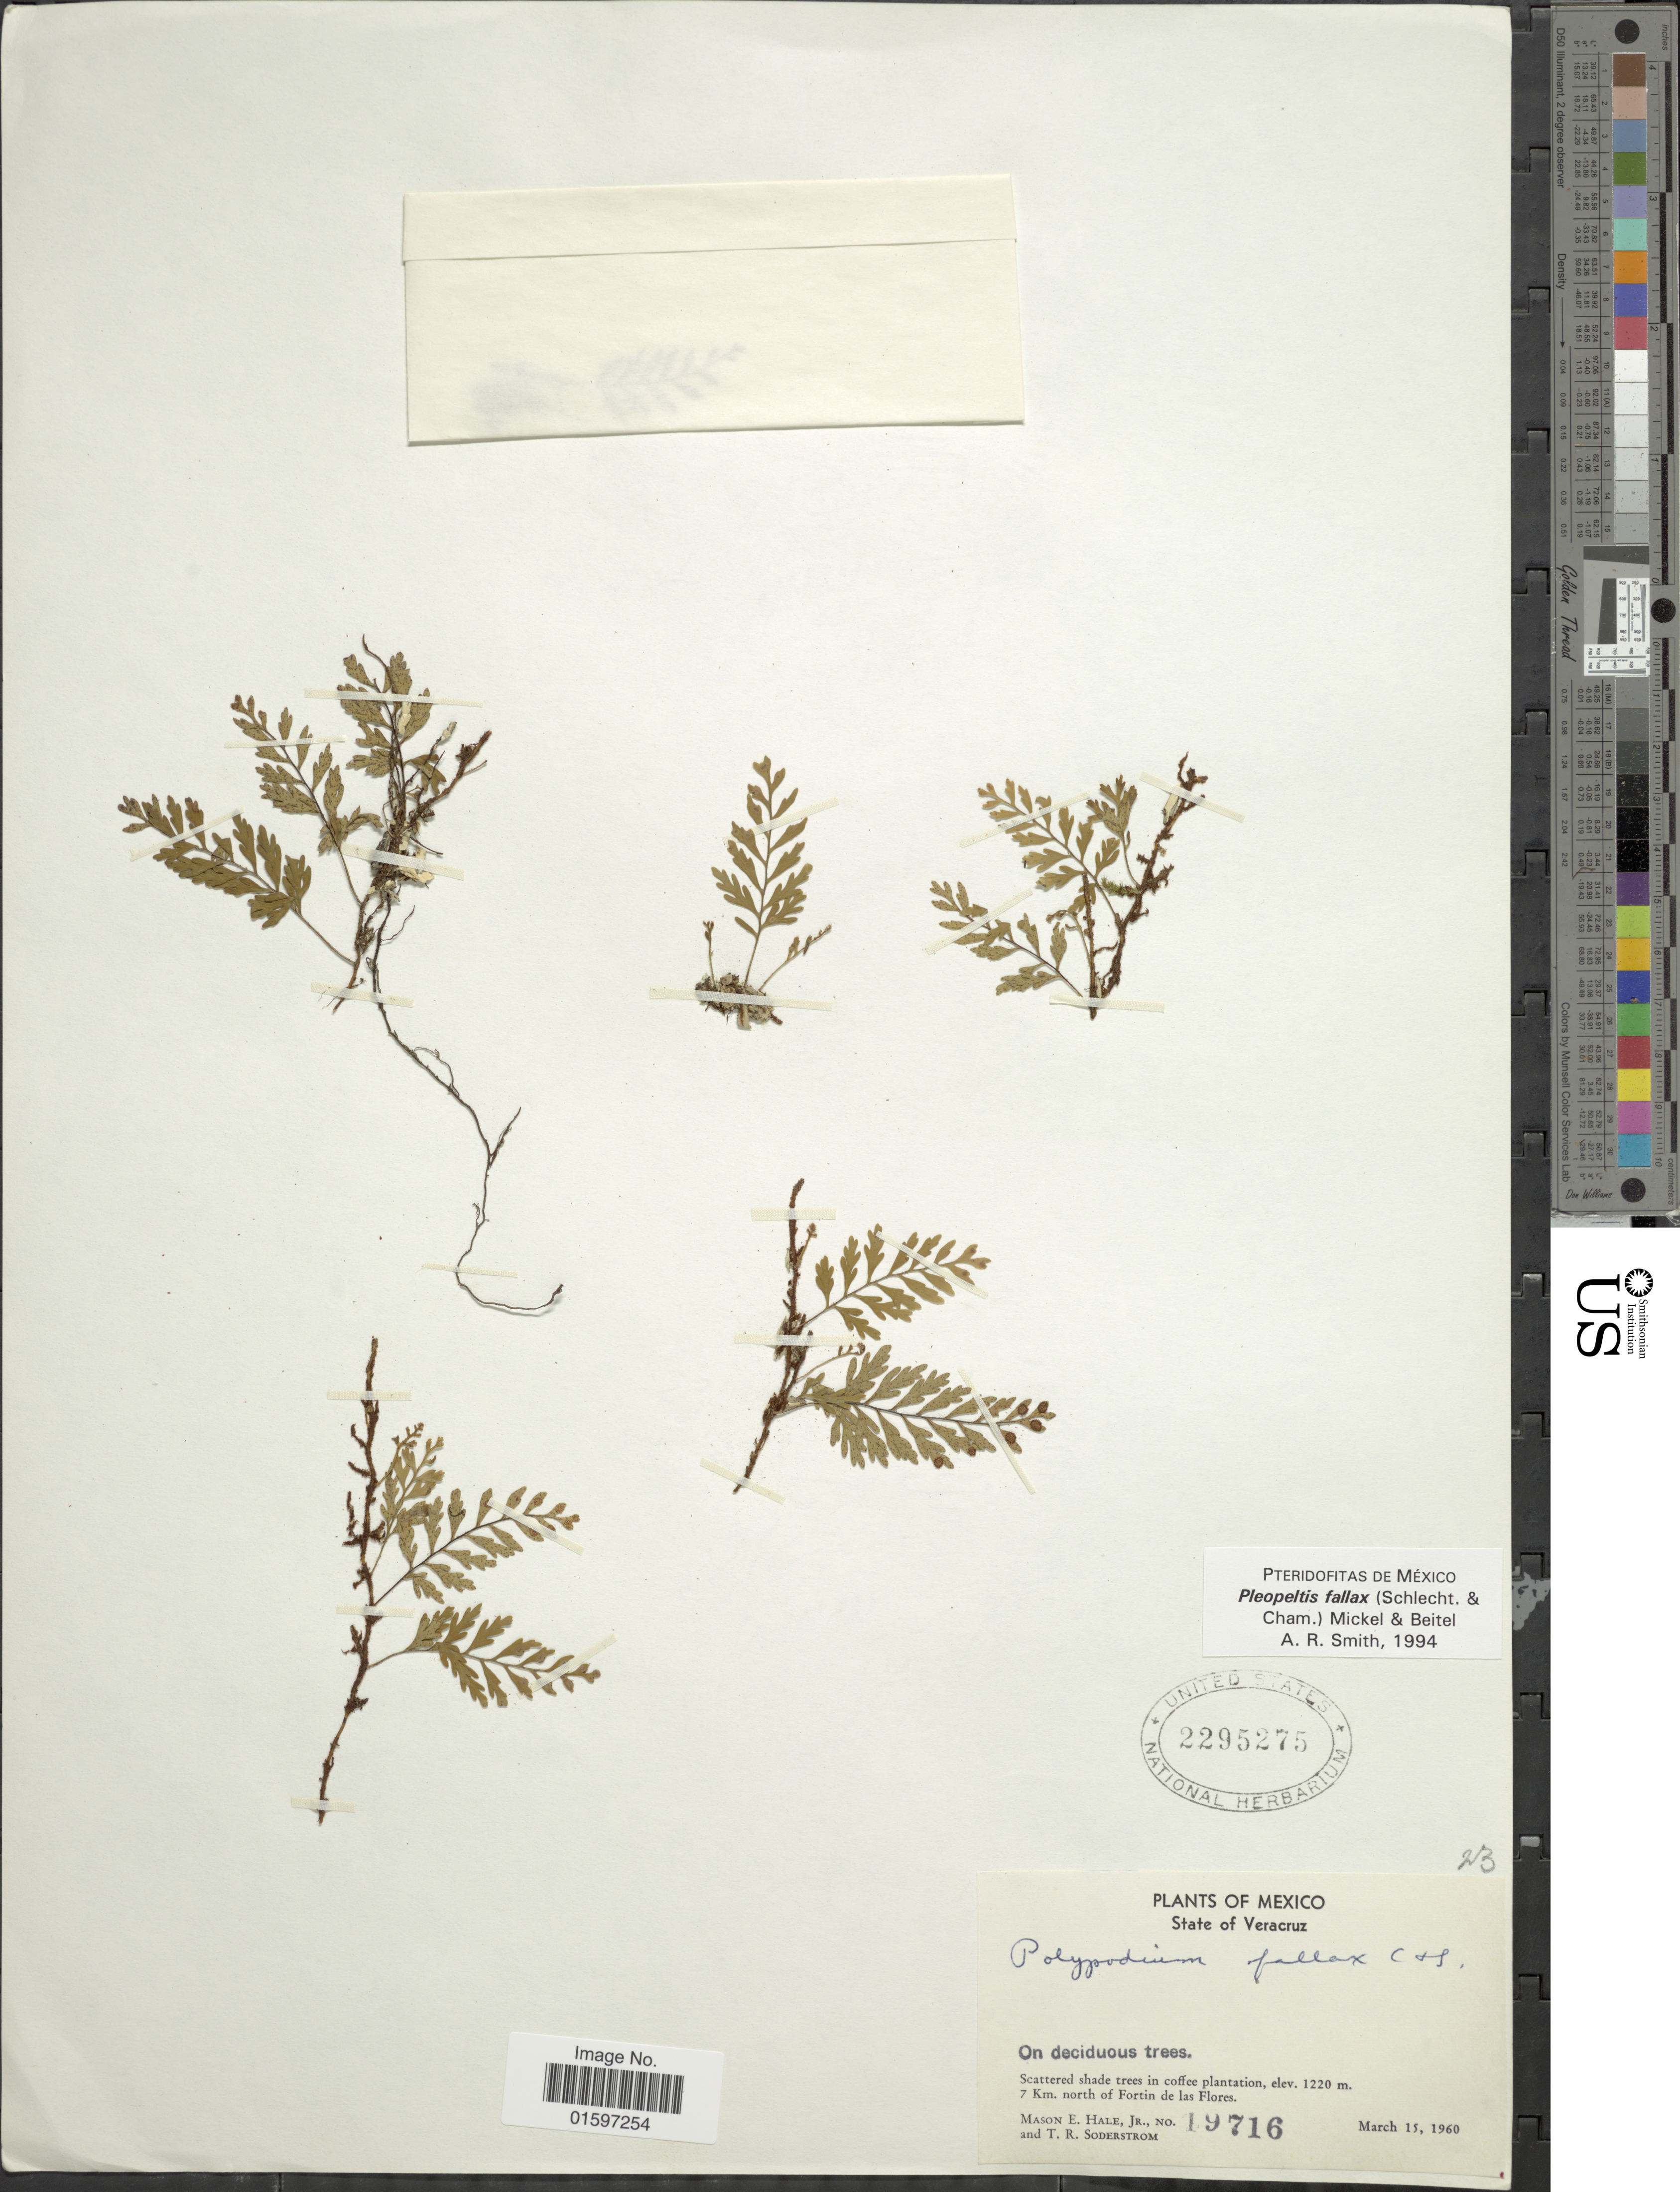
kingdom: Plantae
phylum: Tracheophyta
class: Polypodiopsida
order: Polypodiales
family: Polypodiaceae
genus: Pleopeltis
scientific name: Pleopeltis fallax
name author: (Schltdl. & Cham.) Mickel & Beitel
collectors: M. Hale & T. R. Soderstrom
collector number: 19716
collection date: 1960-03-15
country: Mexico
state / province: Veracruz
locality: State of Veracruz, scattered shade trees in coffee plantationm 7 km. north of Fortin de las Flores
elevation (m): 1220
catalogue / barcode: US 2295275